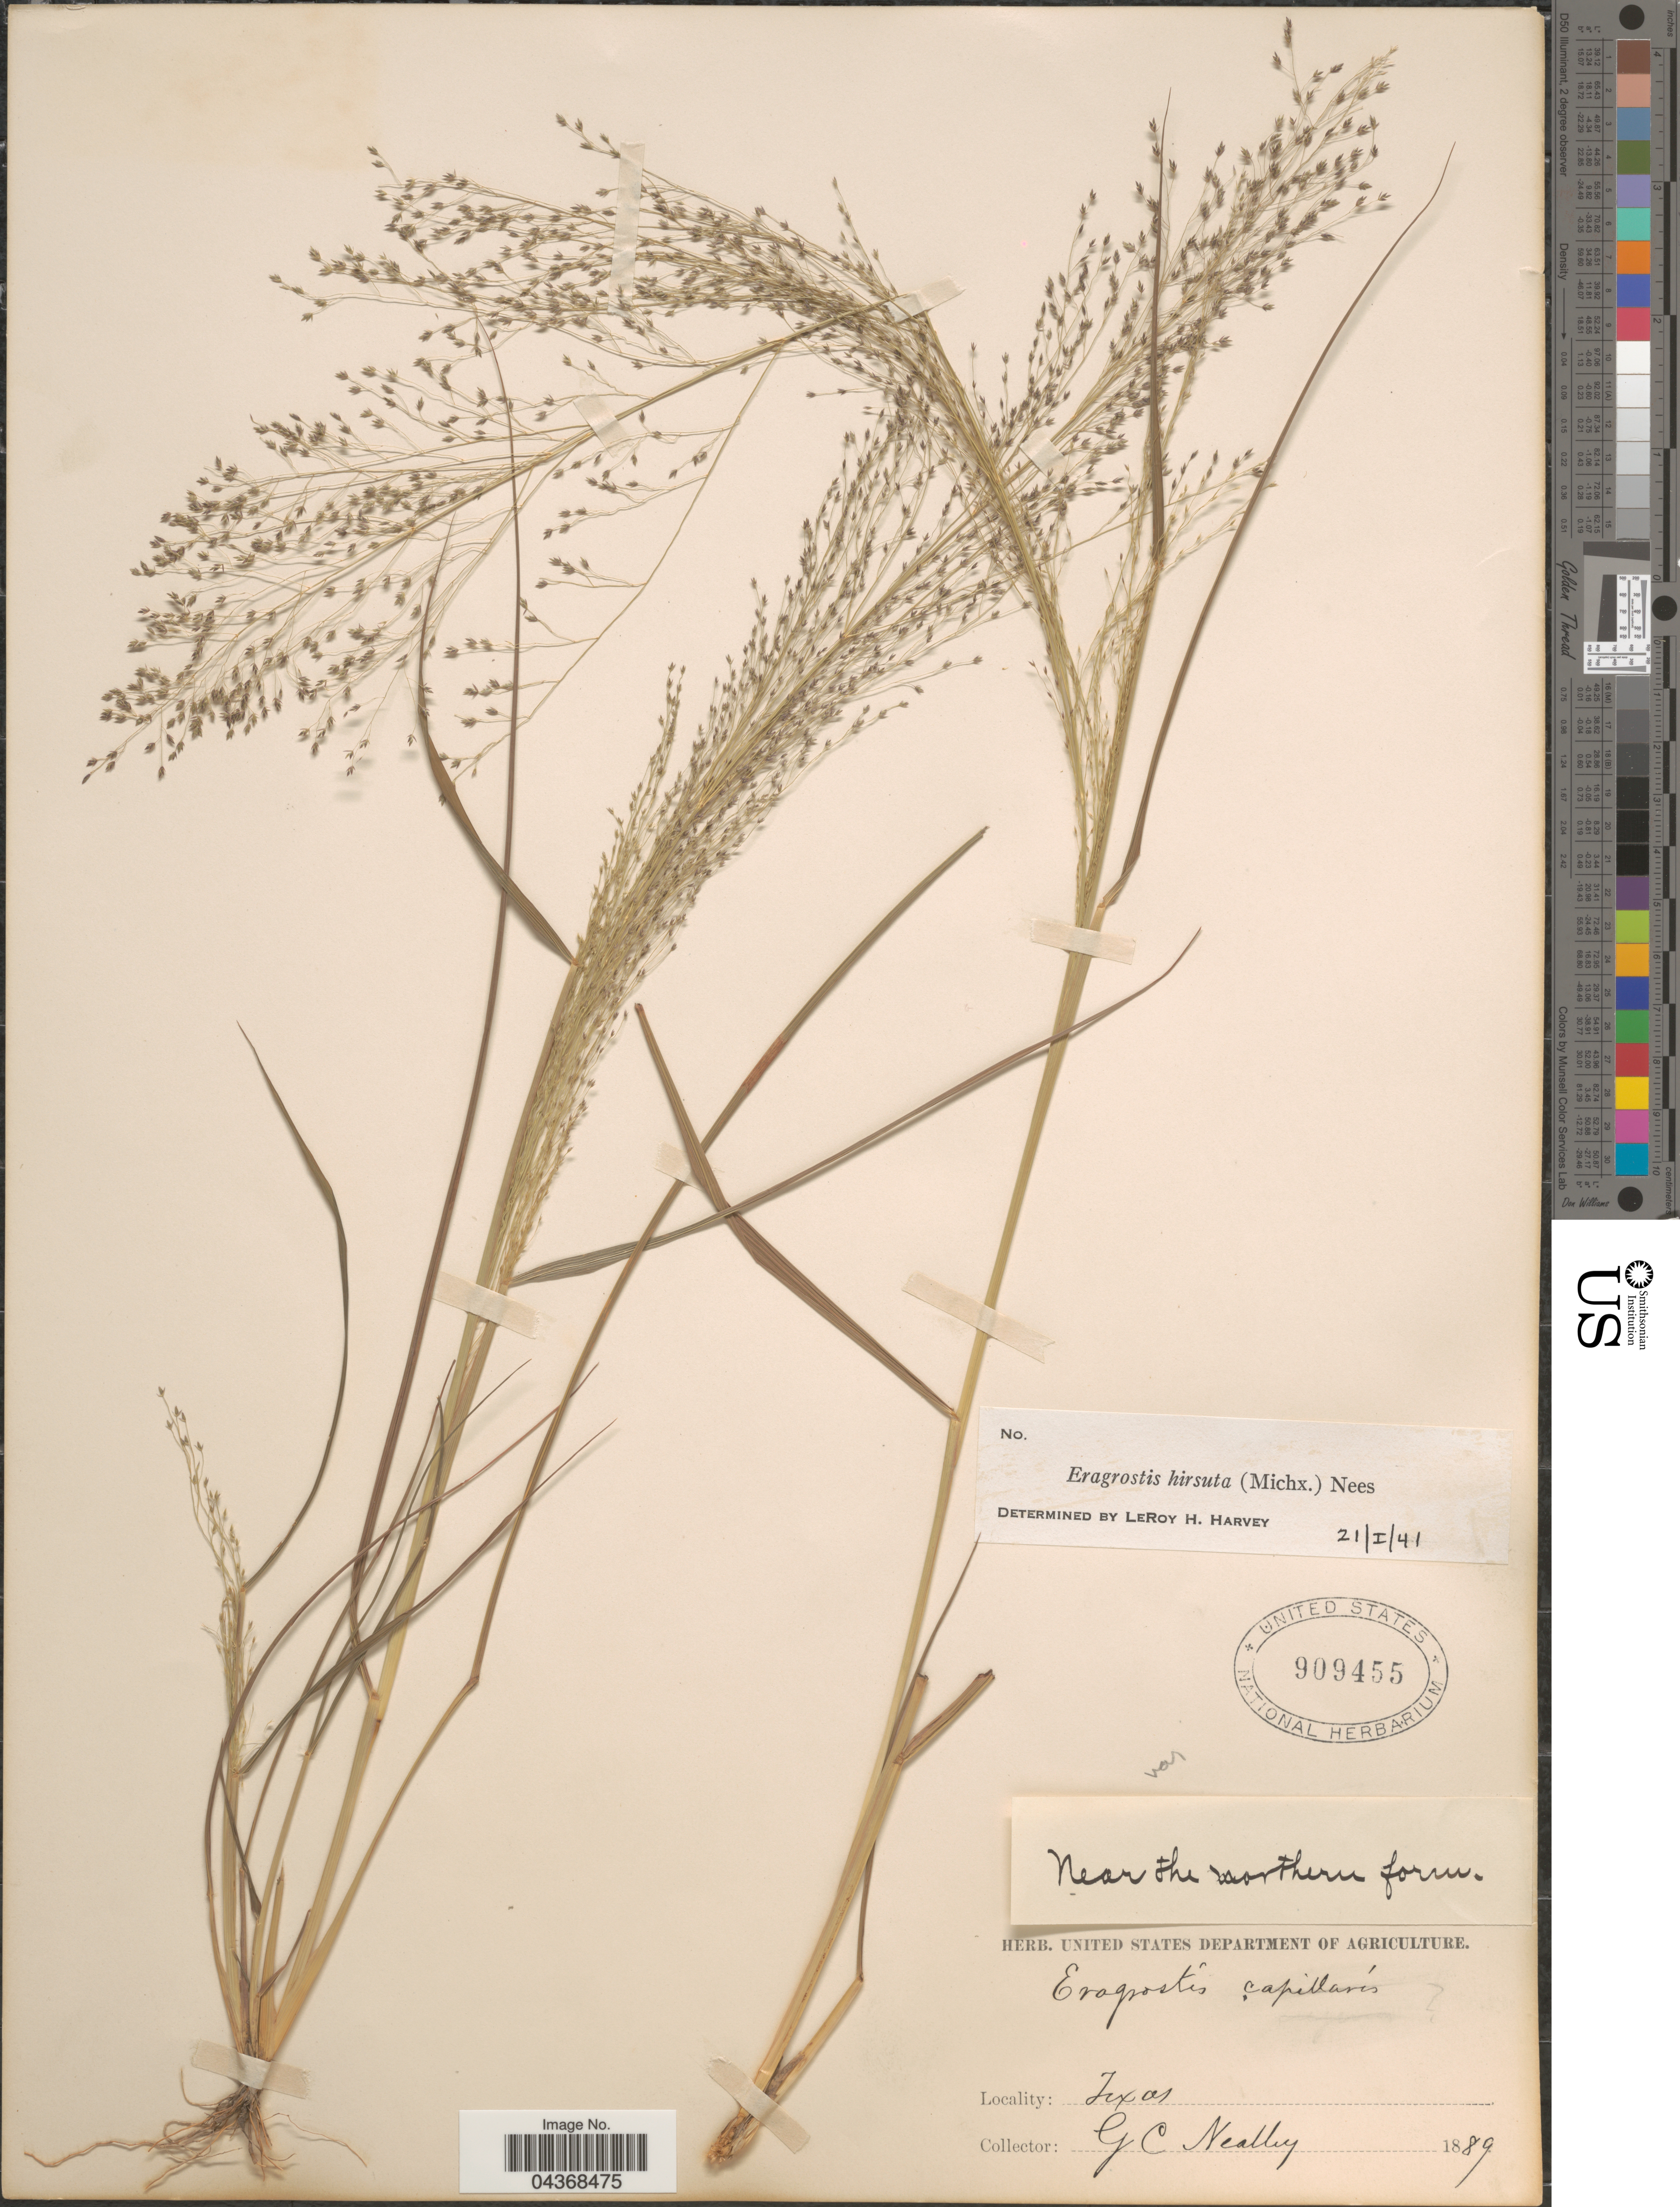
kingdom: Plantae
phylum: Tracheophyta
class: Liliopsida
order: Poales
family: Poaceae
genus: Eragrostis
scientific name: Eragrostis hirsuta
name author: (Michx.) Nees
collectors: G. C. Nealley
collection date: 1889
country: United States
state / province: Texas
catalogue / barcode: US 909455